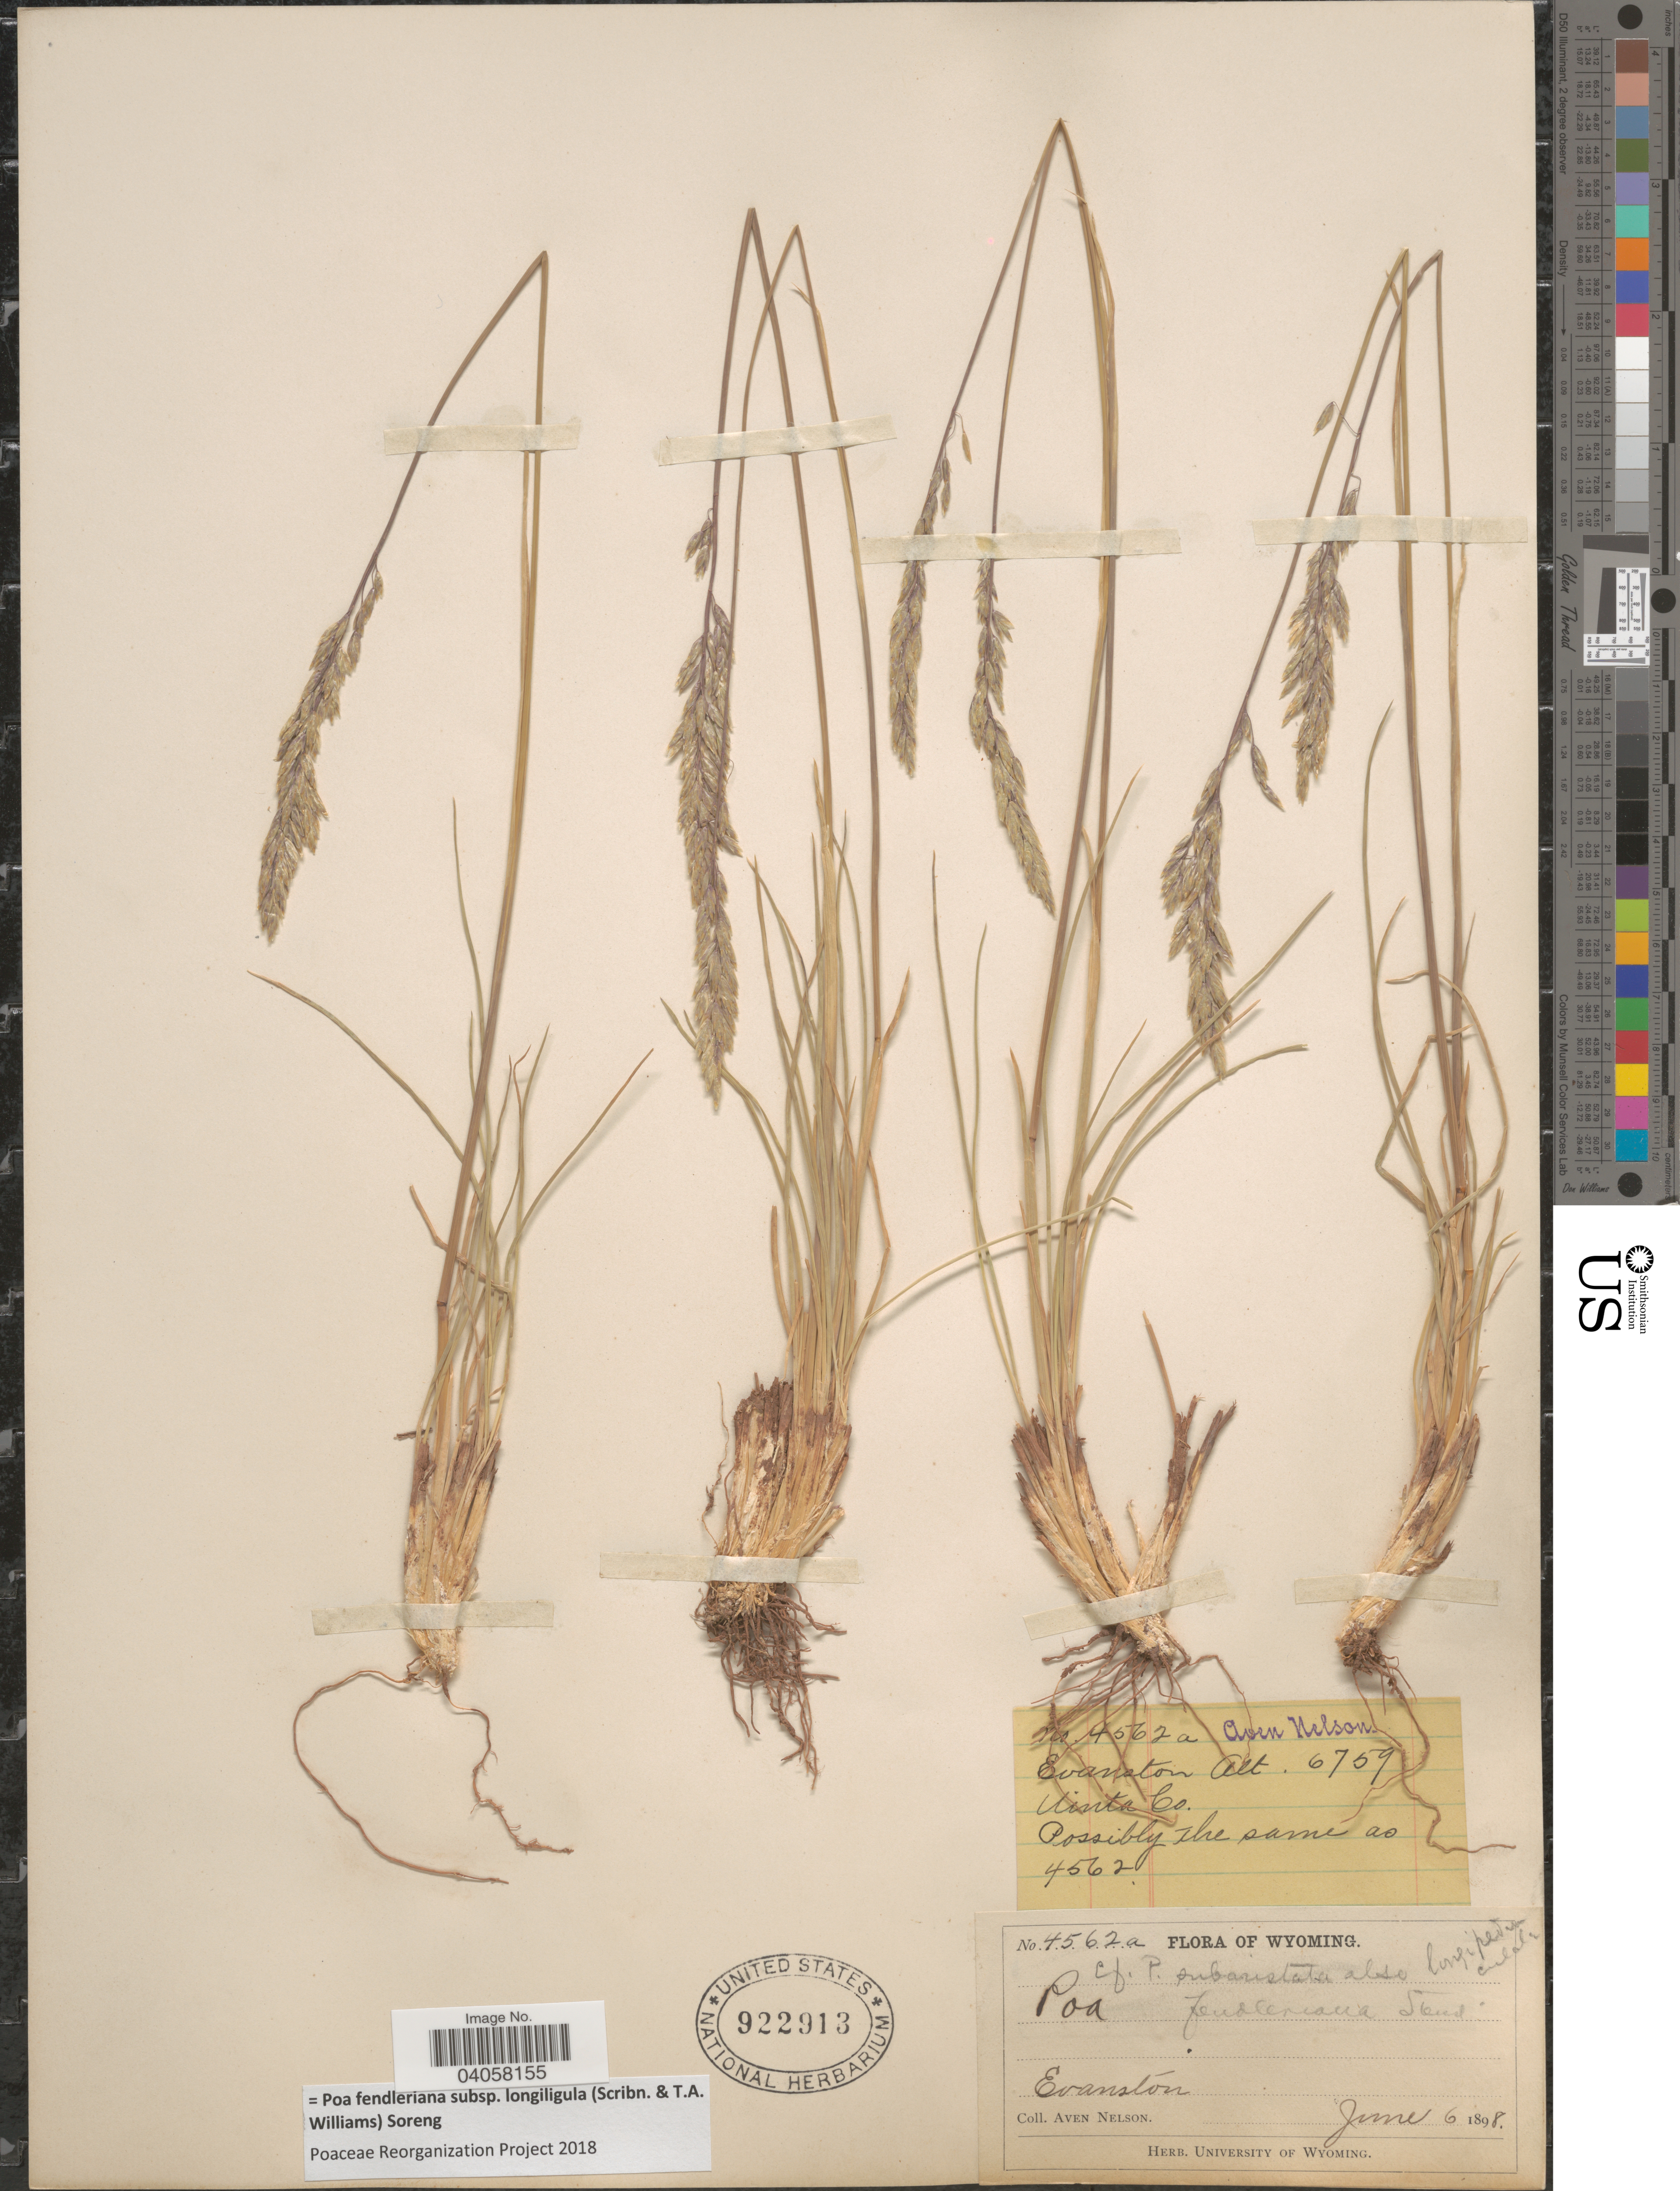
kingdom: Plantae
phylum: Tracheophyta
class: Liliopsida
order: Poales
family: Poaceae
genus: Poa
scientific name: Poa fendleriana subsp. longiligula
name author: (Scribn. & T.A. Williams) Soreng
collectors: A. Nelson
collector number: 4562a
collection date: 1898-06-06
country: United States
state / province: Wyoming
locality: Evanston. Uinta Co.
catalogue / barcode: US 922913